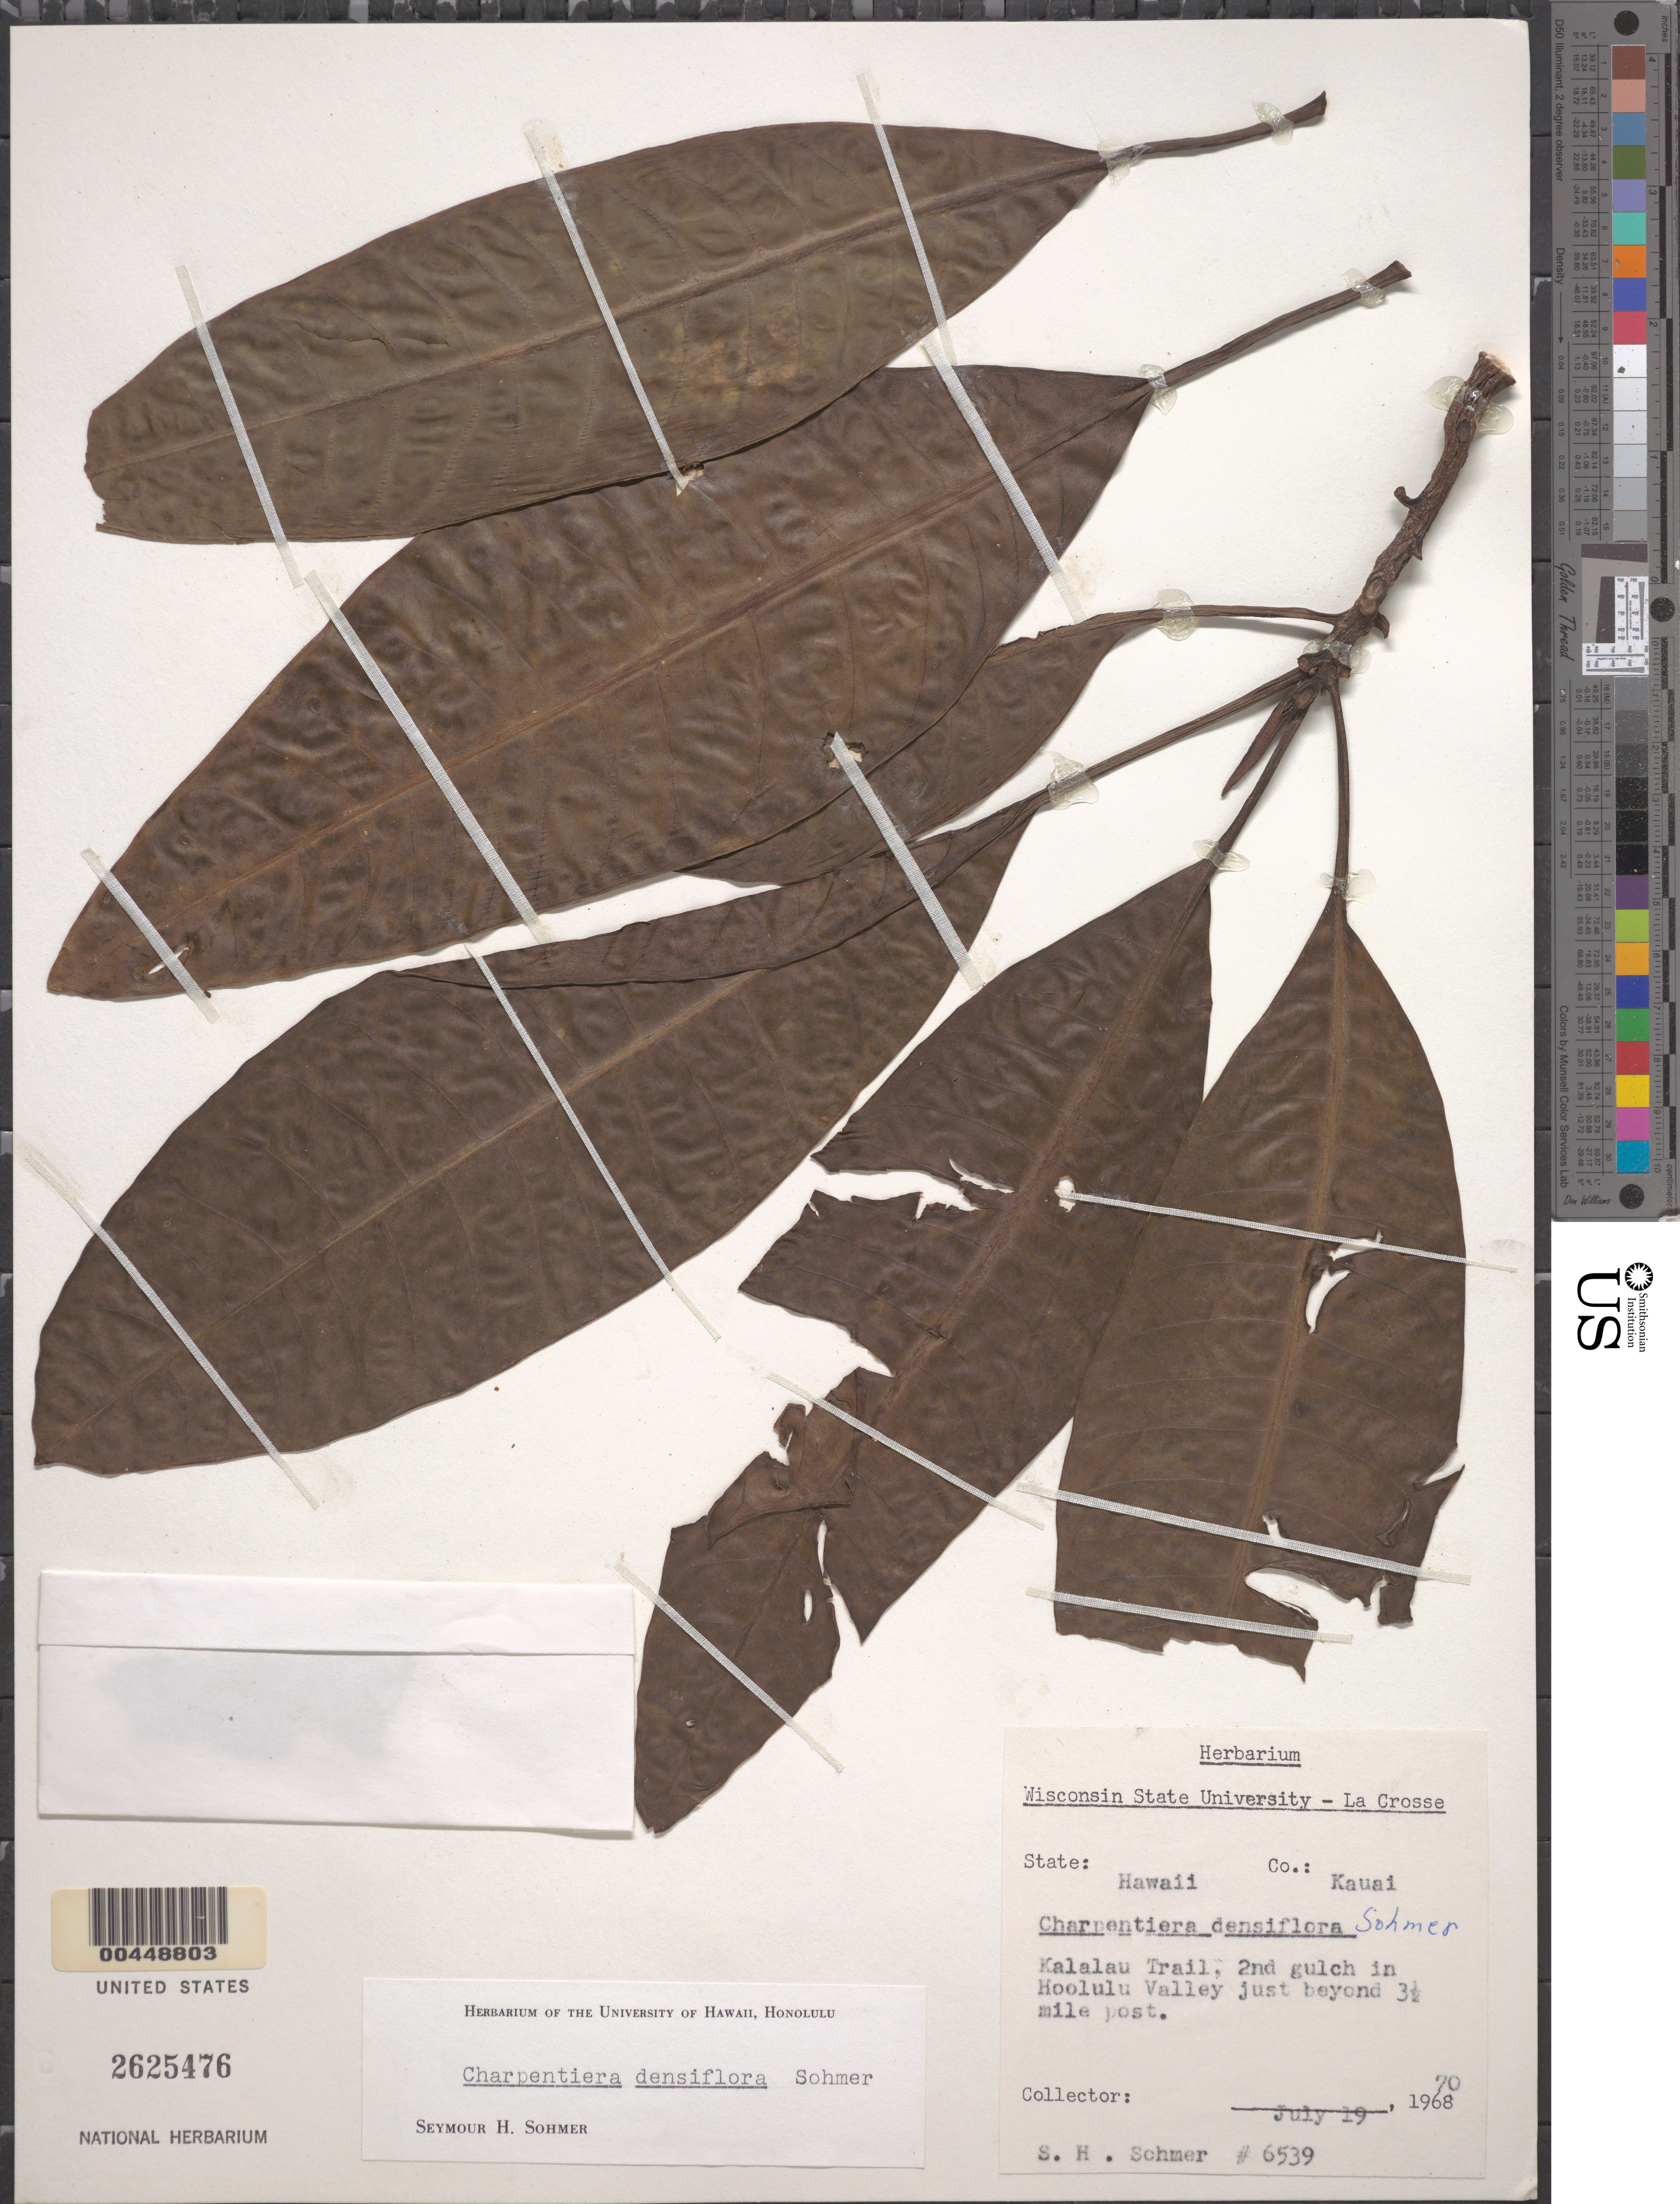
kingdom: Plantae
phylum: Tracheophyta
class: Magnoliopsida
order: Caryophyllales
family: Amaranthaceae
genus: Charpentiera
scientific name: Charpentiera densiflora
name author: Sohmer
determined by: Sohmer, S. H.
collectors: S. H. Sohmer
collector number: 6539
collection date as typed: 19 Jul 1968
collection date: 1968-07-19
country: United States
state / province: Hawaii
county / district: Kauai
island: Kaua'i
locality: Kalalau Trail, second gulch in Hoolulu Valley just beyond 3.5 mi post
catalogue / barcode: US 2625476